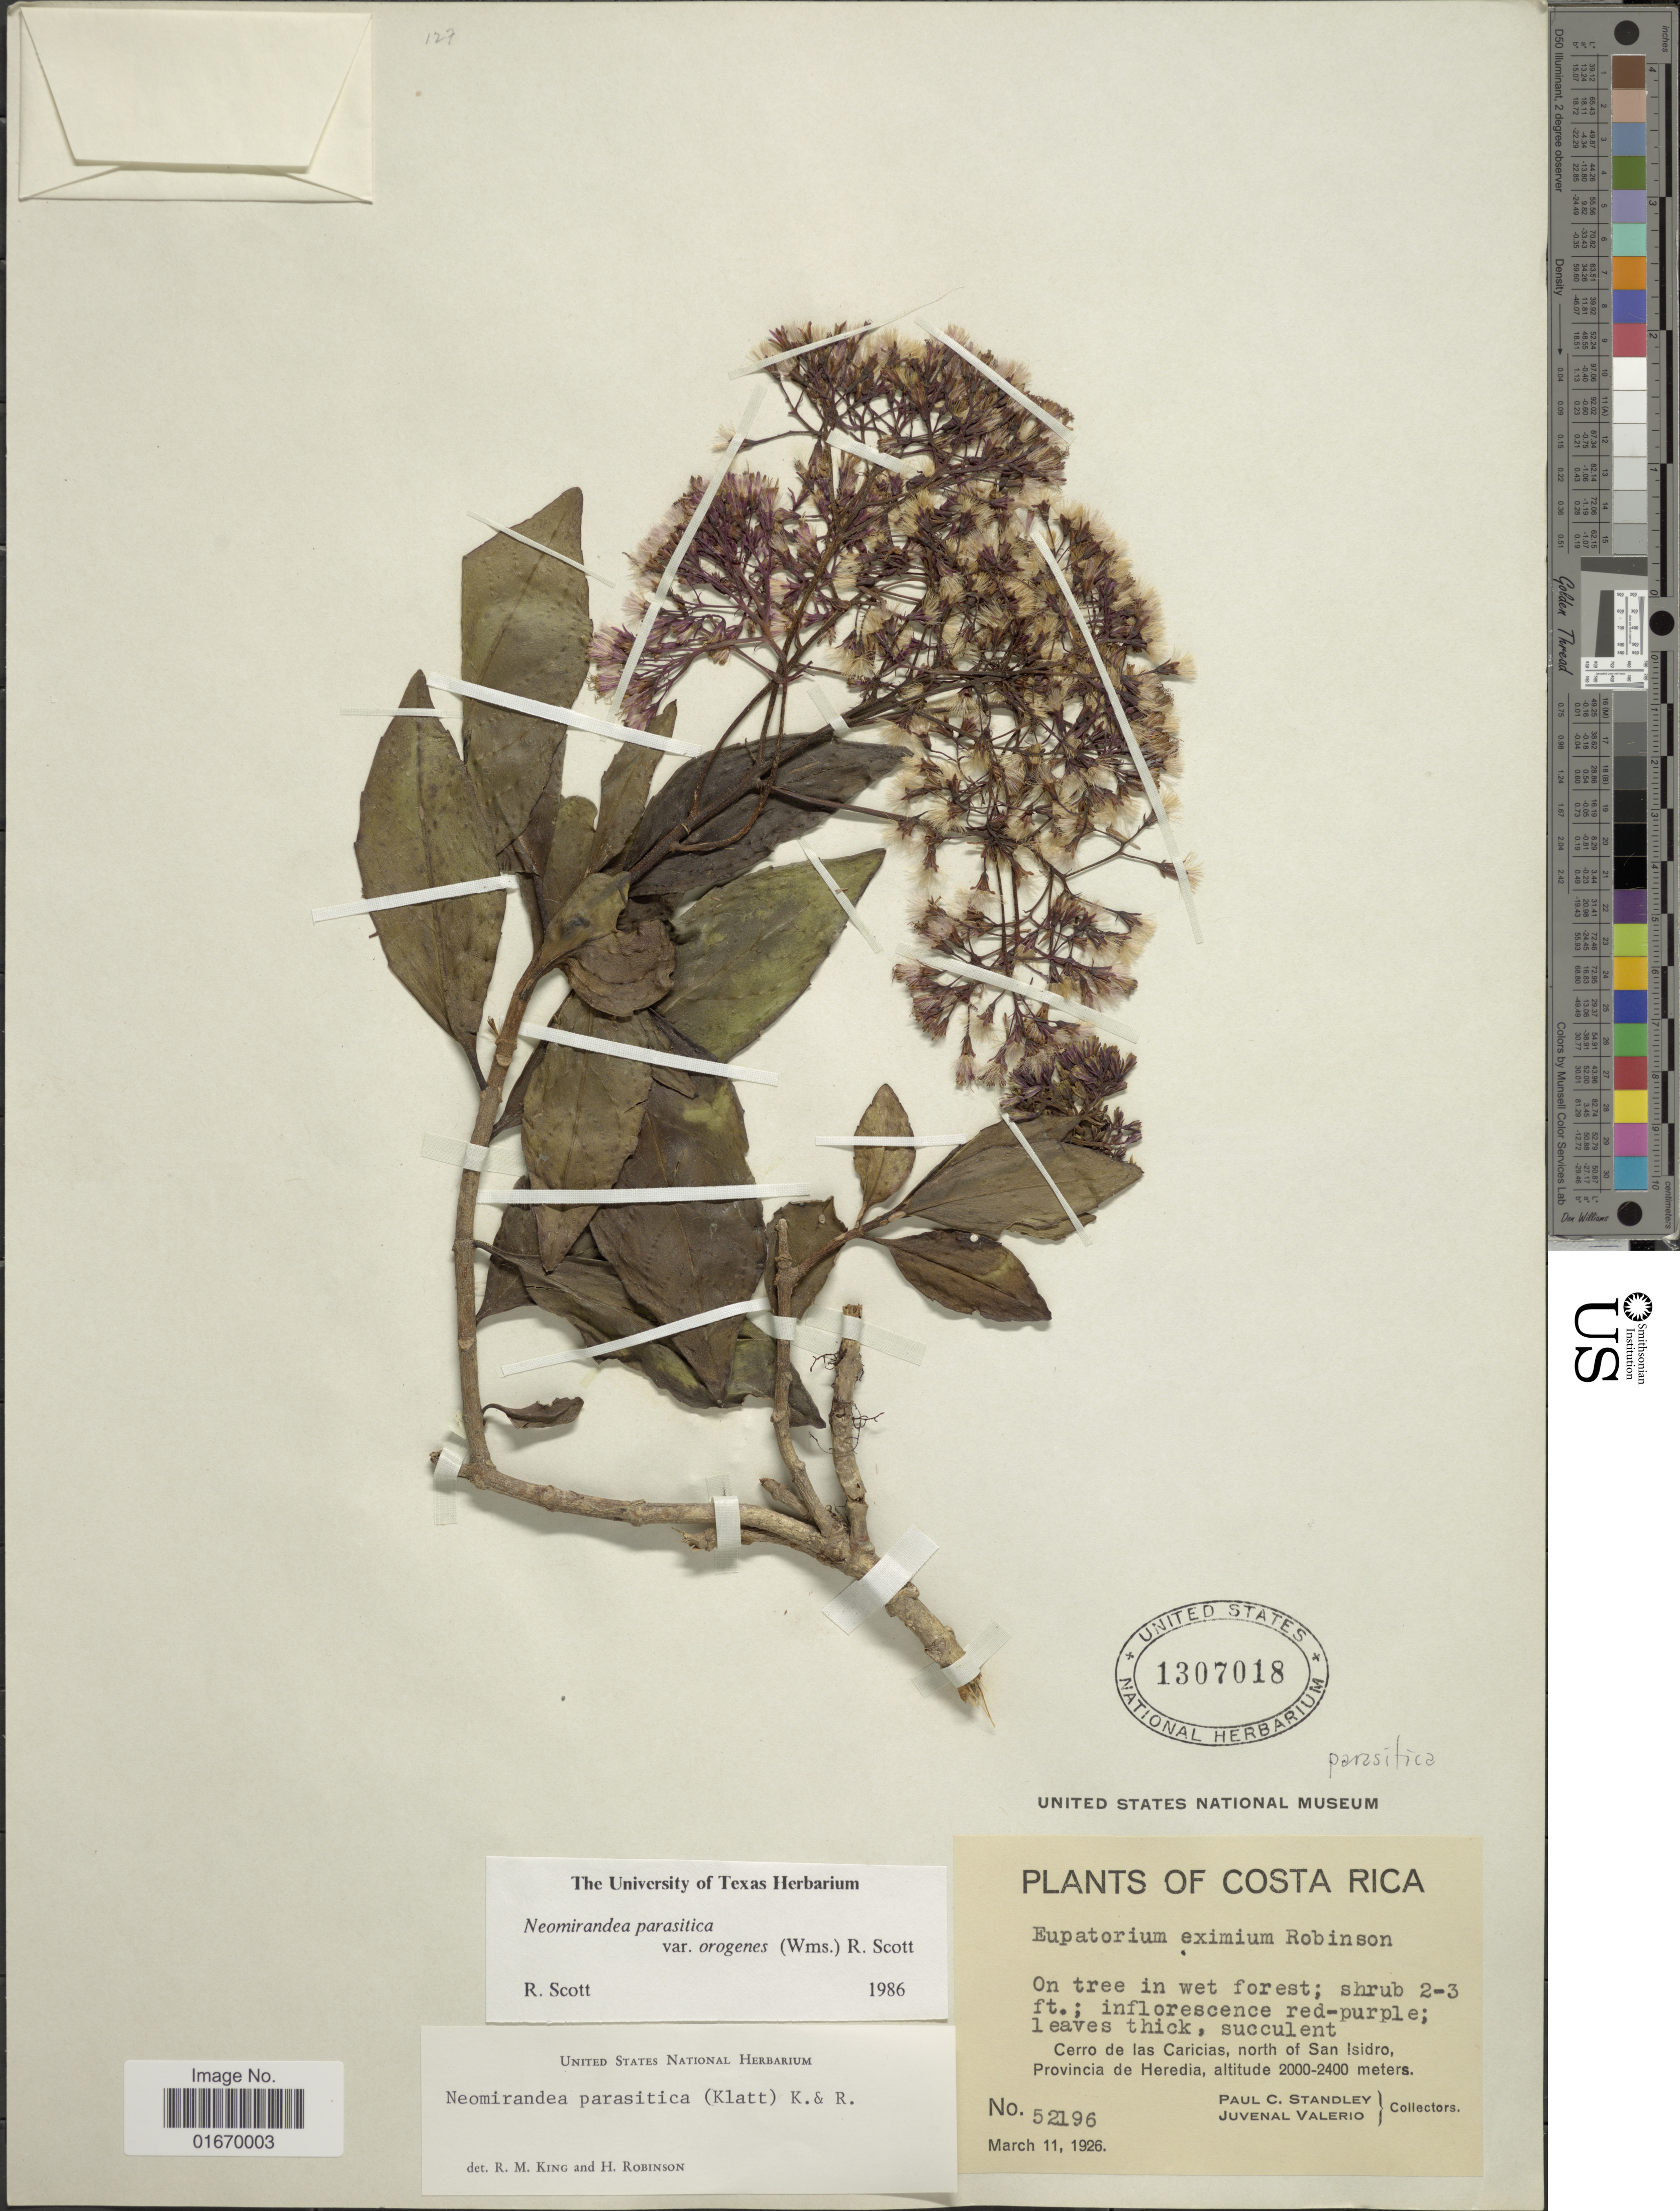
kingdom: Plantae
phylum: Tracheophyta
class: Magnoliopsida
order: Asterales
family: Asteraceae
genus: Neomirandea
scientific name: Neomirandea parasitica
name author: (Klatt) R.M. King & H. Rob.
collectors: P. C. Standley & J. Valerio R.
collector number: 52196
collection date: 1926-03-11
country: Costa Rica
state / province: Heredia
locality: Cerro de las Caricias, north of San Isidro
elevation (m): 2000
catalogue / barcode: US 1307018